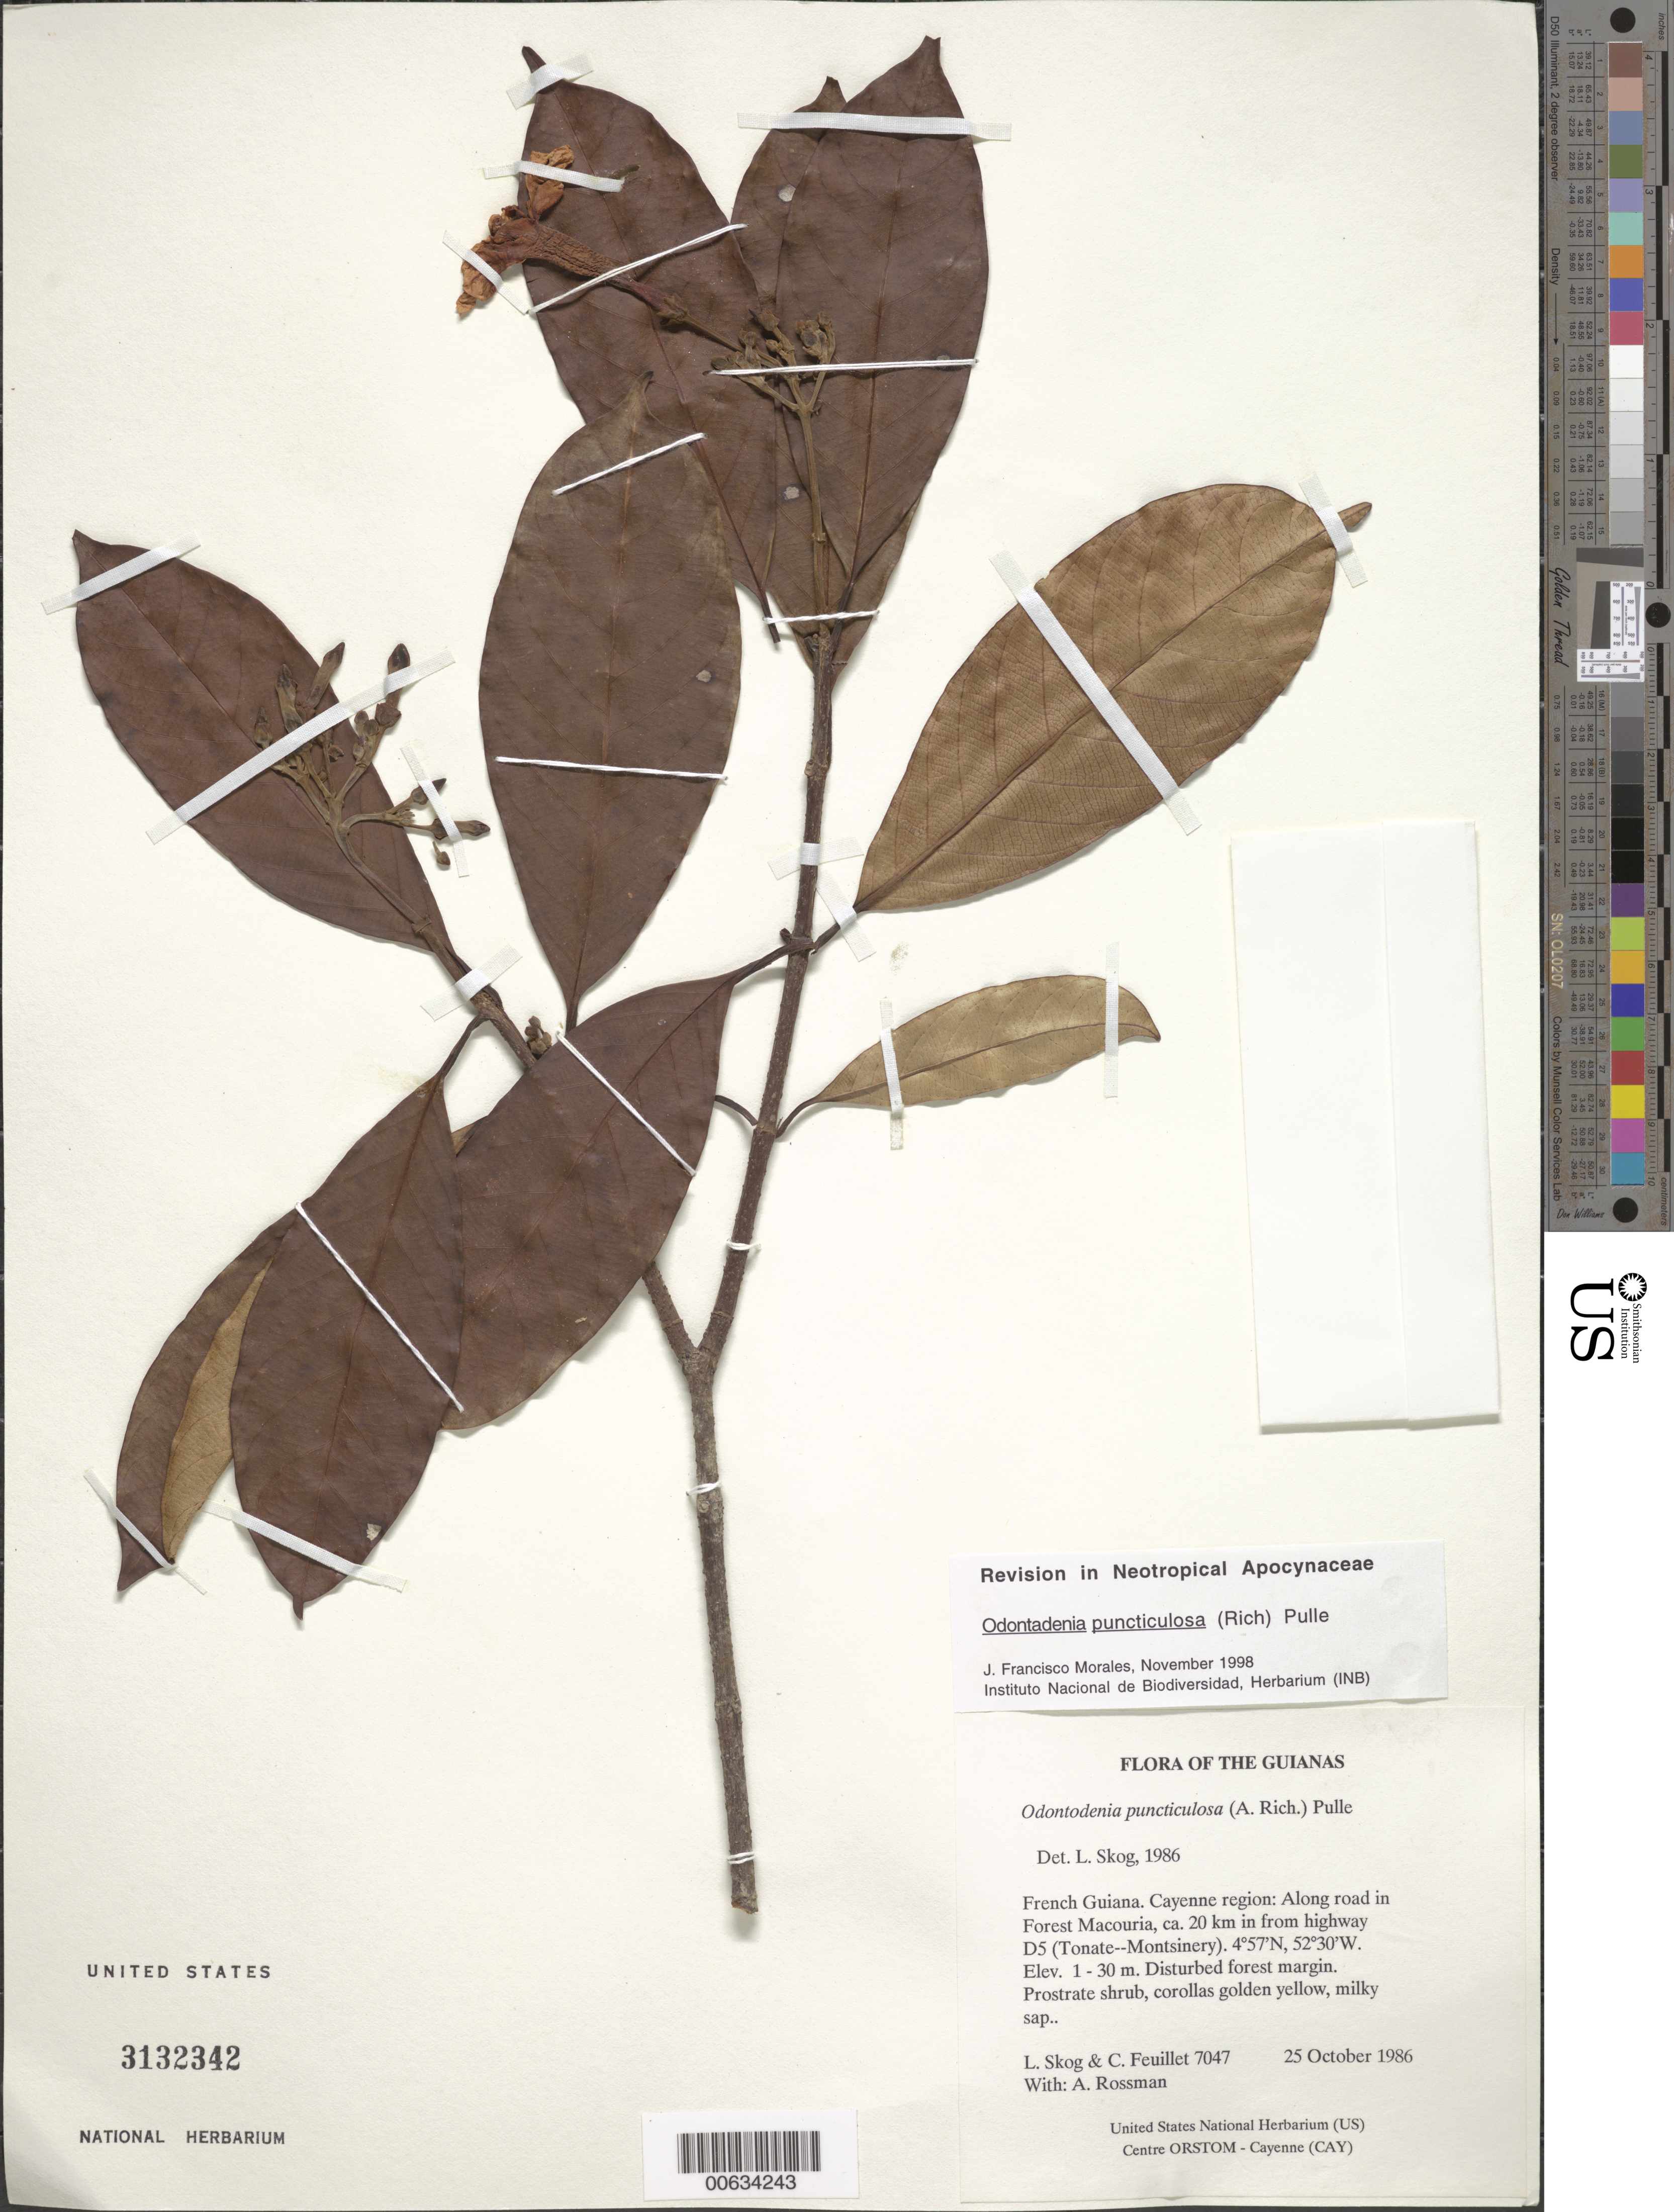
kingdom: Plantae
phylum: Tracheophyta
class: Magnoliopsida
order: Gentianales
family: Apocynaceae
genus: Odontadenia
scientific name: Odontadenia puncticulosa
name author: (Rich.) Pulle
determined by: Skog, Laurence E.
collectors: L. E. Skog, C. Feuillet & A. Rossman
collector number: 7047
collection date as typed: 25 October 1986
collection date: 1986-10-25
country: French Guiana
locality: Cayenne. Along road in Forest Macouria, ca. 20 km in from highway D5 (Tonate--Montsinery)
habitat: Disturbed forest margin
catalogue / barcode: US 3132342